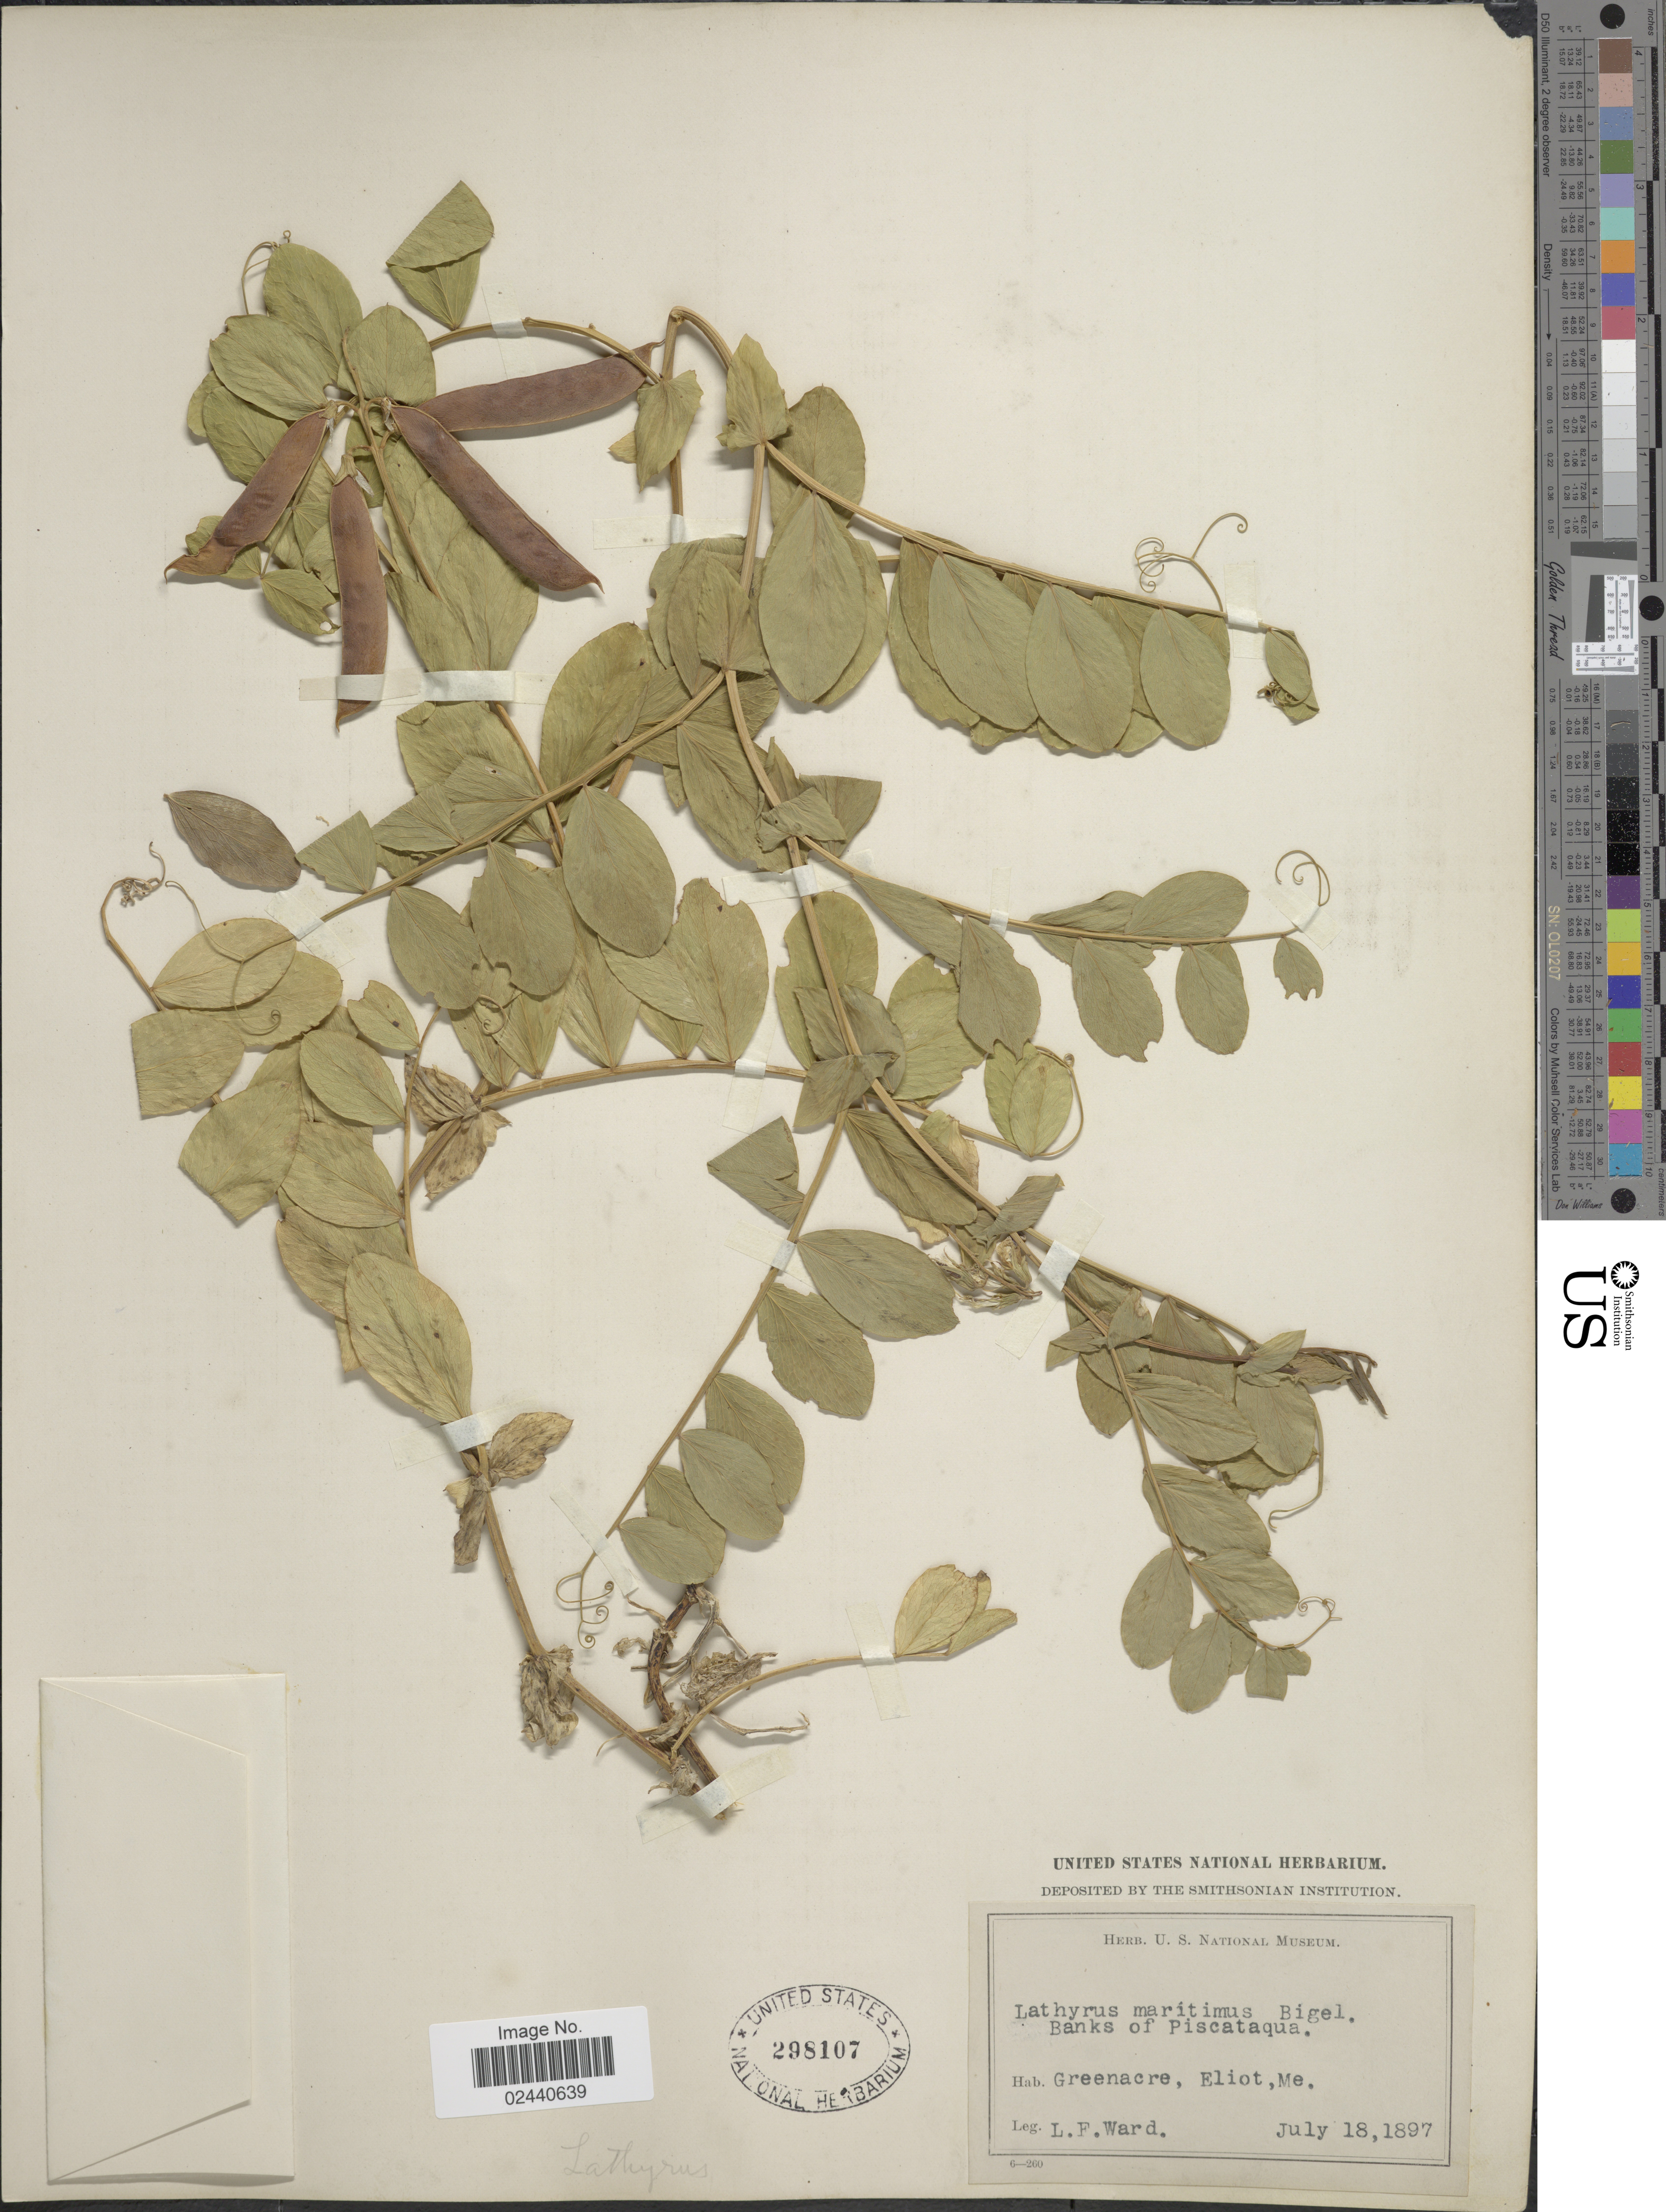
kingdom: Plantae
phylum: Tracheophyta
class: Magnoliopsida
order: Fabales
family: Fabaceae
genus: Lathyrus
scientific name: Lathyrus japonicus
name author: Willd.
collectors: L. Ward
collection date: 1897-07-18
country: United States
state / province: Maine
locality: Greenacre, Eliot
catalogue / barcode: US 298107